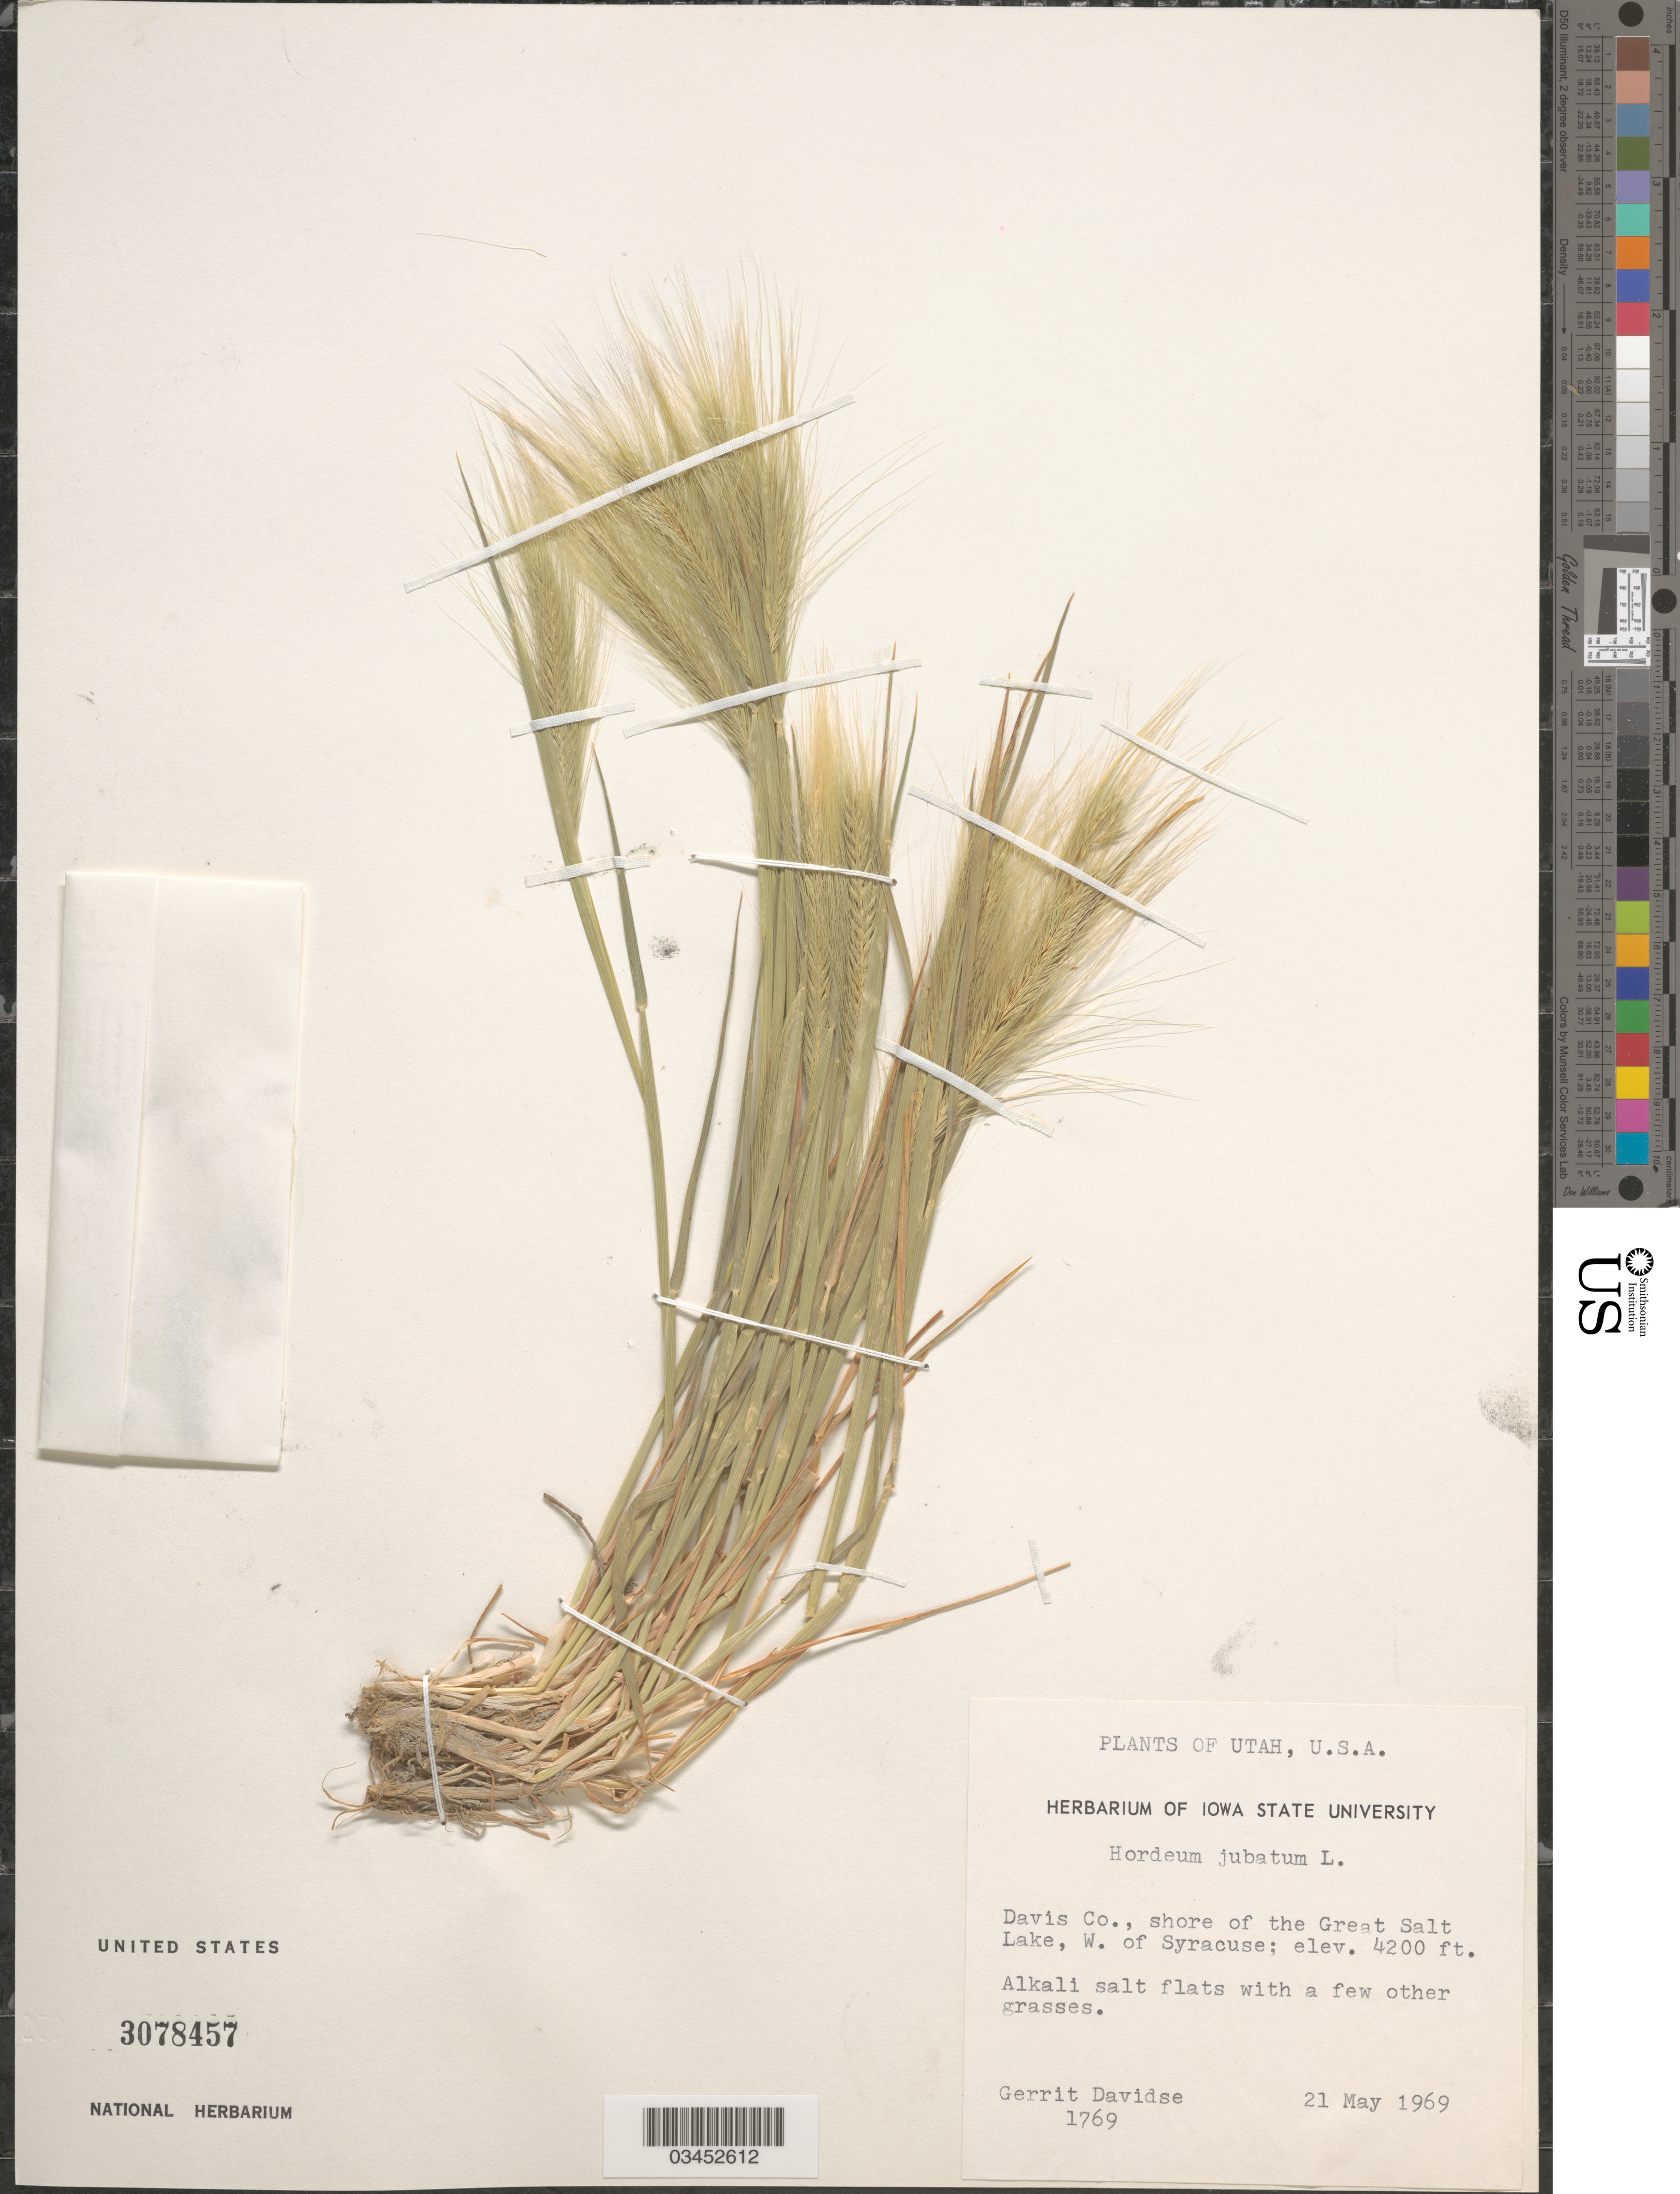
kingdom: Plantae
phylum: Tracheophyta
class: Liliopsida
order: Poales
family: Poaceae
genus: Hordeum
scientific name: Hordeum jubatum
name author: L.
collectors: G. Davidse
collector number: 1769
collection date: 1969-05-21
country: United States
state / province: Utah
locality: Davis Co., shore of the Great Salt Lake, W. of Syracuse.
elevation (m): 1280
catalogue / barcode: US 3078457